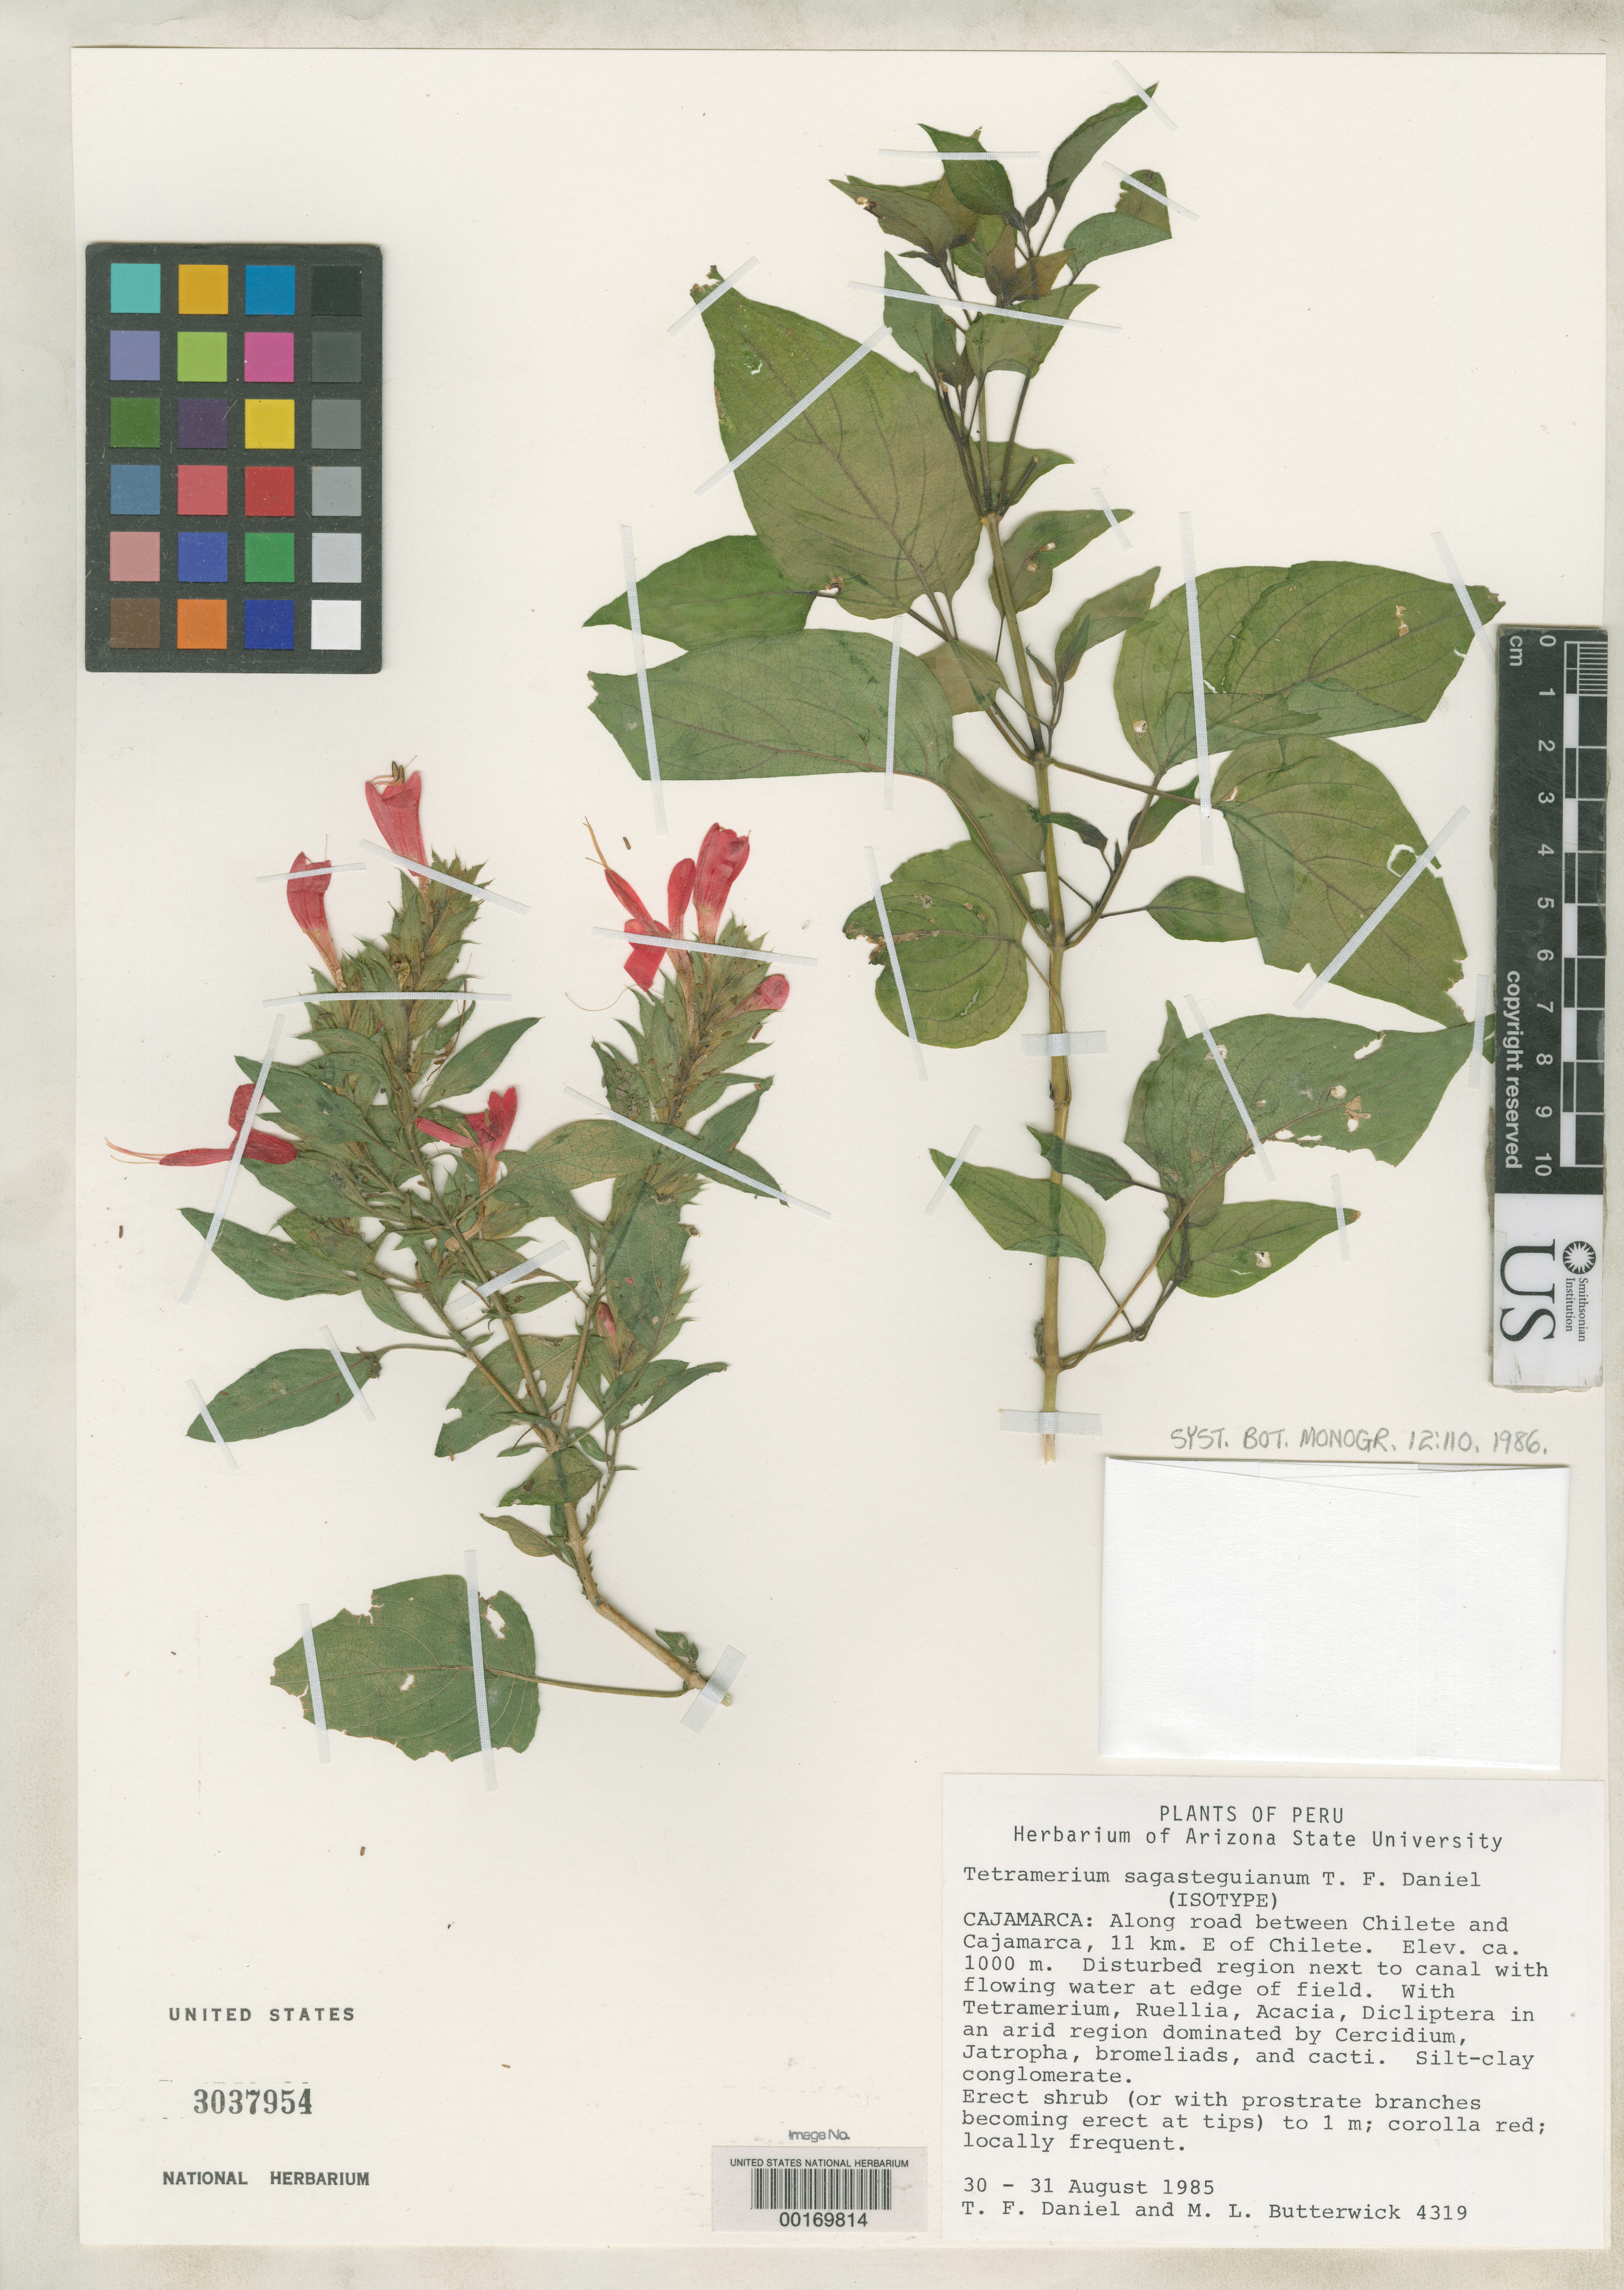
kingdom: Plantae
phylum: Tracheophyta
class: Magnoliopsida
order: Lamiales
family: Acanthaceae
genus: Tetramerium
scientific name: Tetramerium sagasteguianum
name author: T.F. Daniel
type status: Isotype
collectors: T. F. Daniel & M. Butterwick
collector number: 4319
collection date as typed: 30 Aug 1985 to 31 Aug 1985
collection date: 1985-08-30/1985-08-31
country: Peru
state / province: Cajamarca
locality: along road between Chilete and Cajamarca, 11 km E of Chilete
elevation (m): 1000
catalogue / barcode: US 3037954